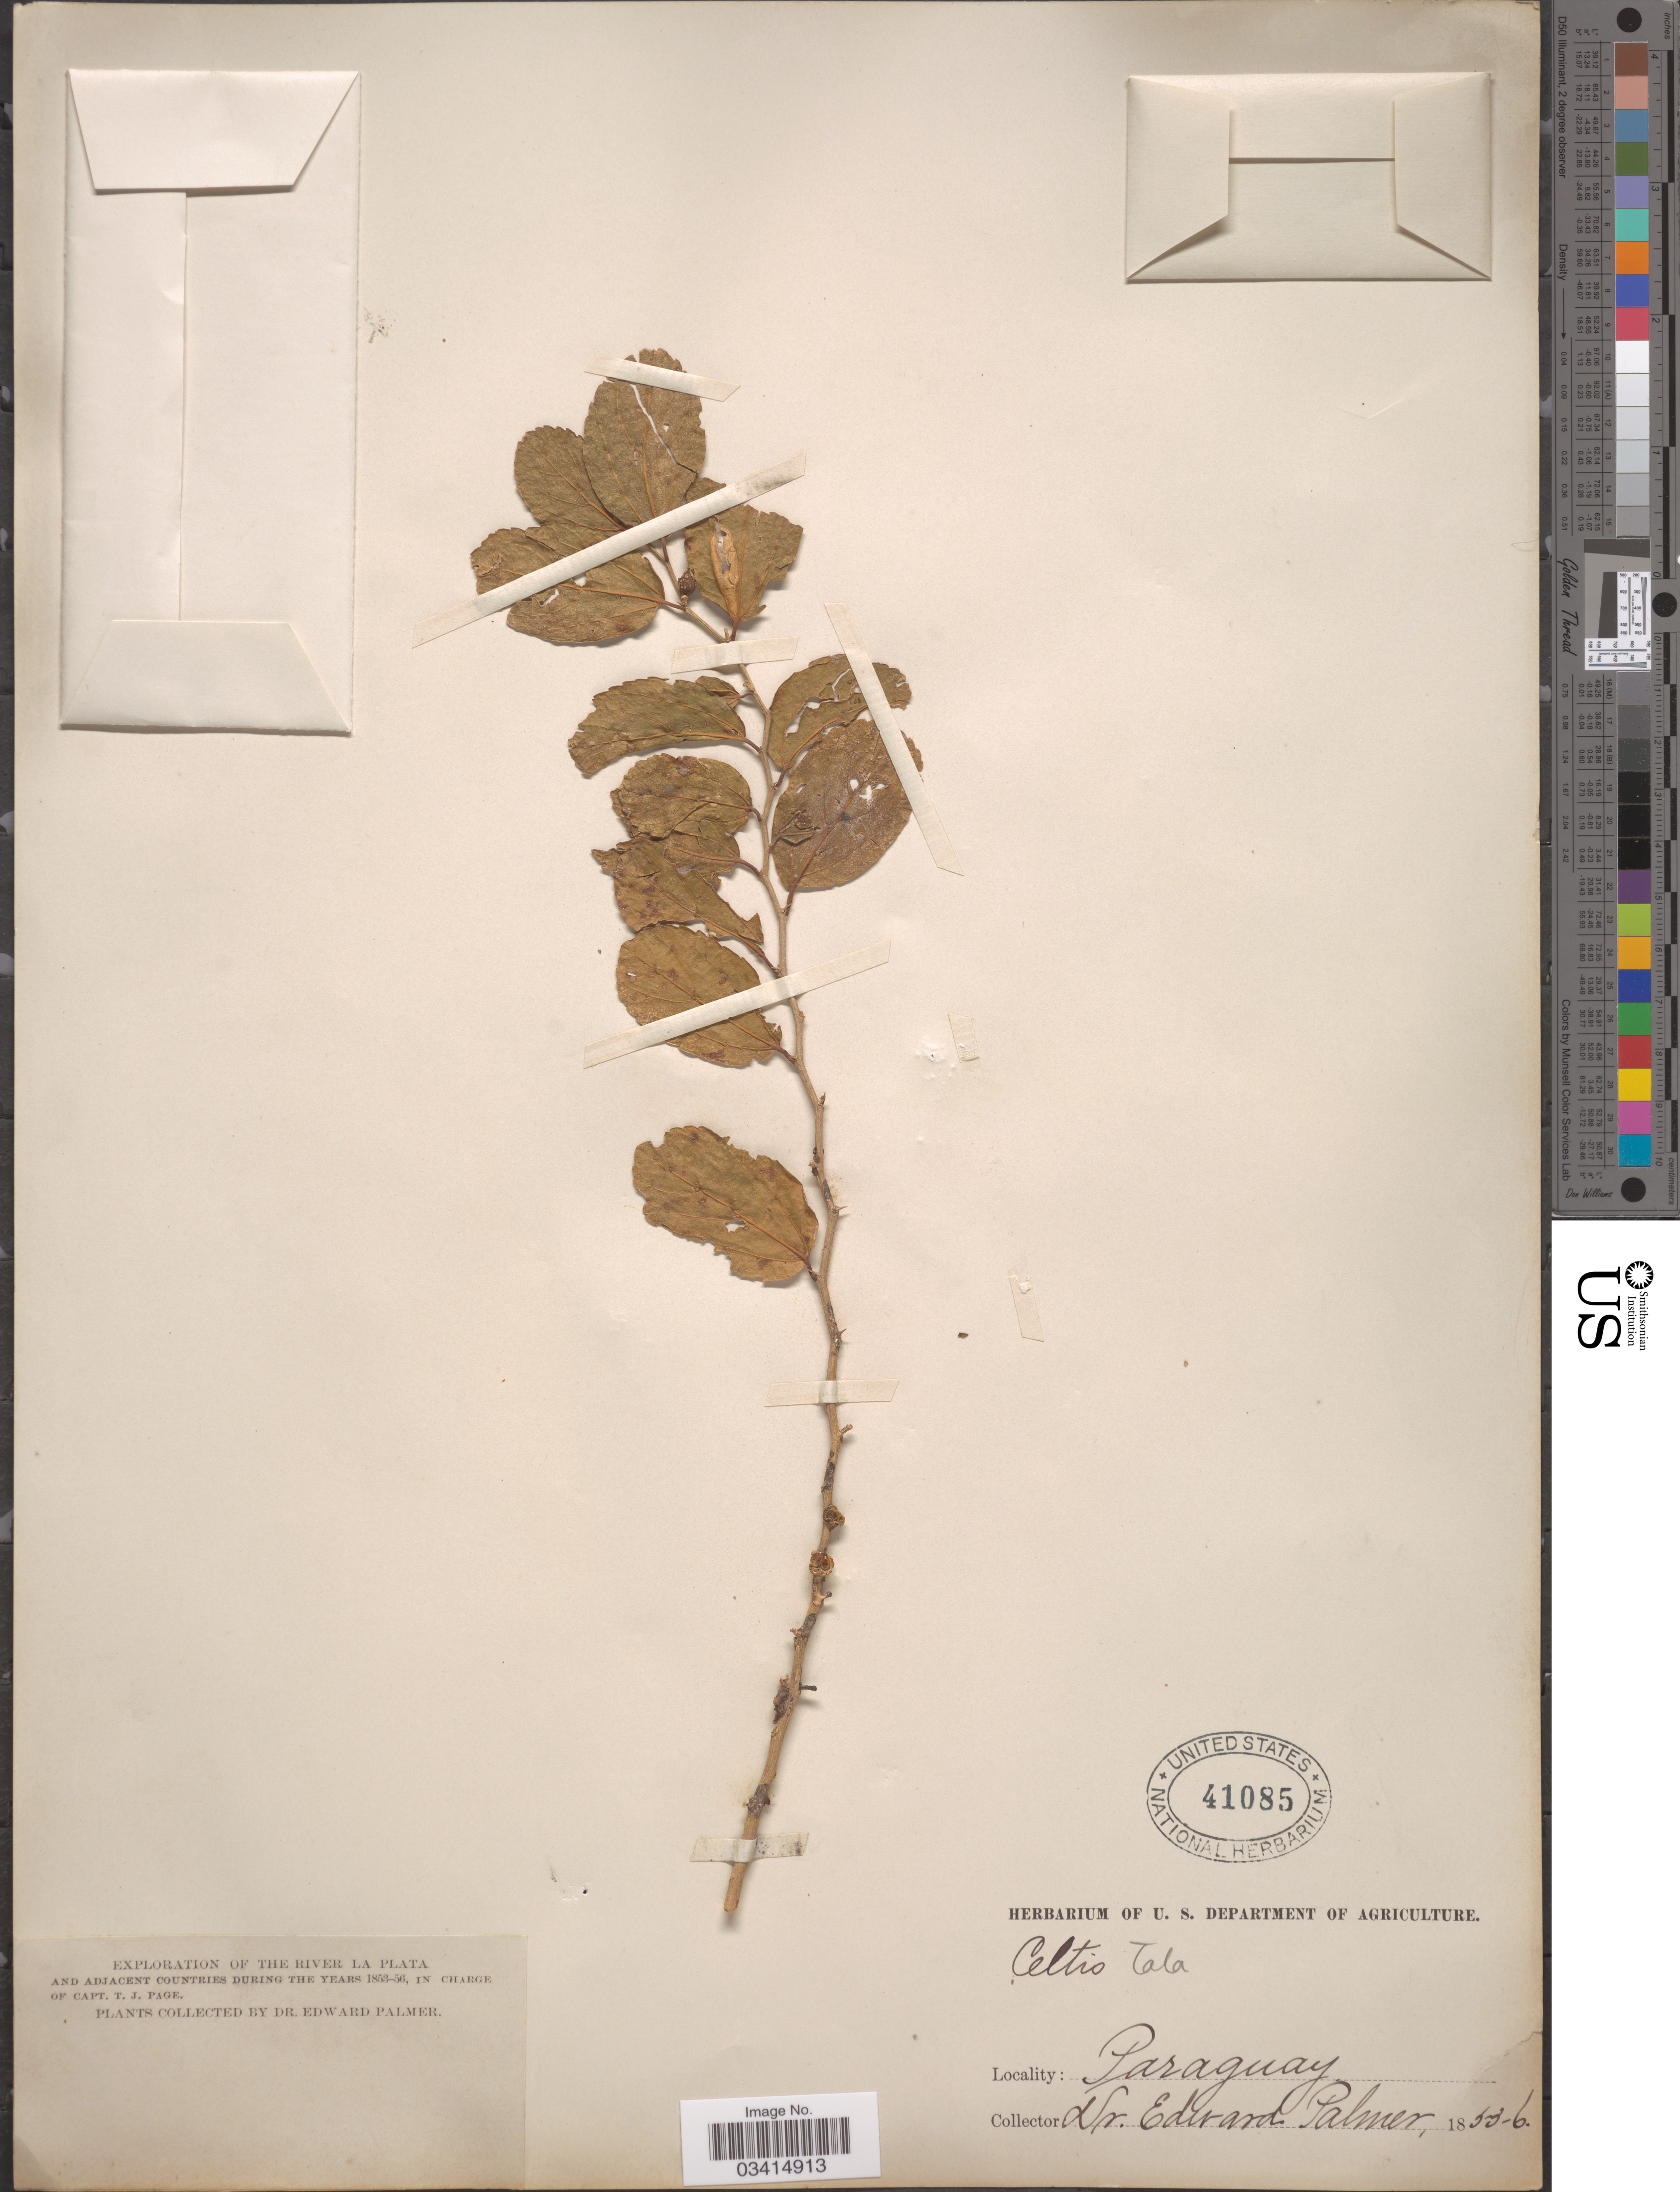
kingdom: Plantae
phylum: Tracheophyta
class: Magnoliopsida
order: Rosales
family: Cannabaceae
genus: Celtis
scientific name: Celtis spinosa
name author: Ruiz ex Miq.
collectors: E. Palmer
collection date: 1853/1856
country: Paraguay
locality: The River La Plata and adjacent countries.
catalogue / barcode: US 41085